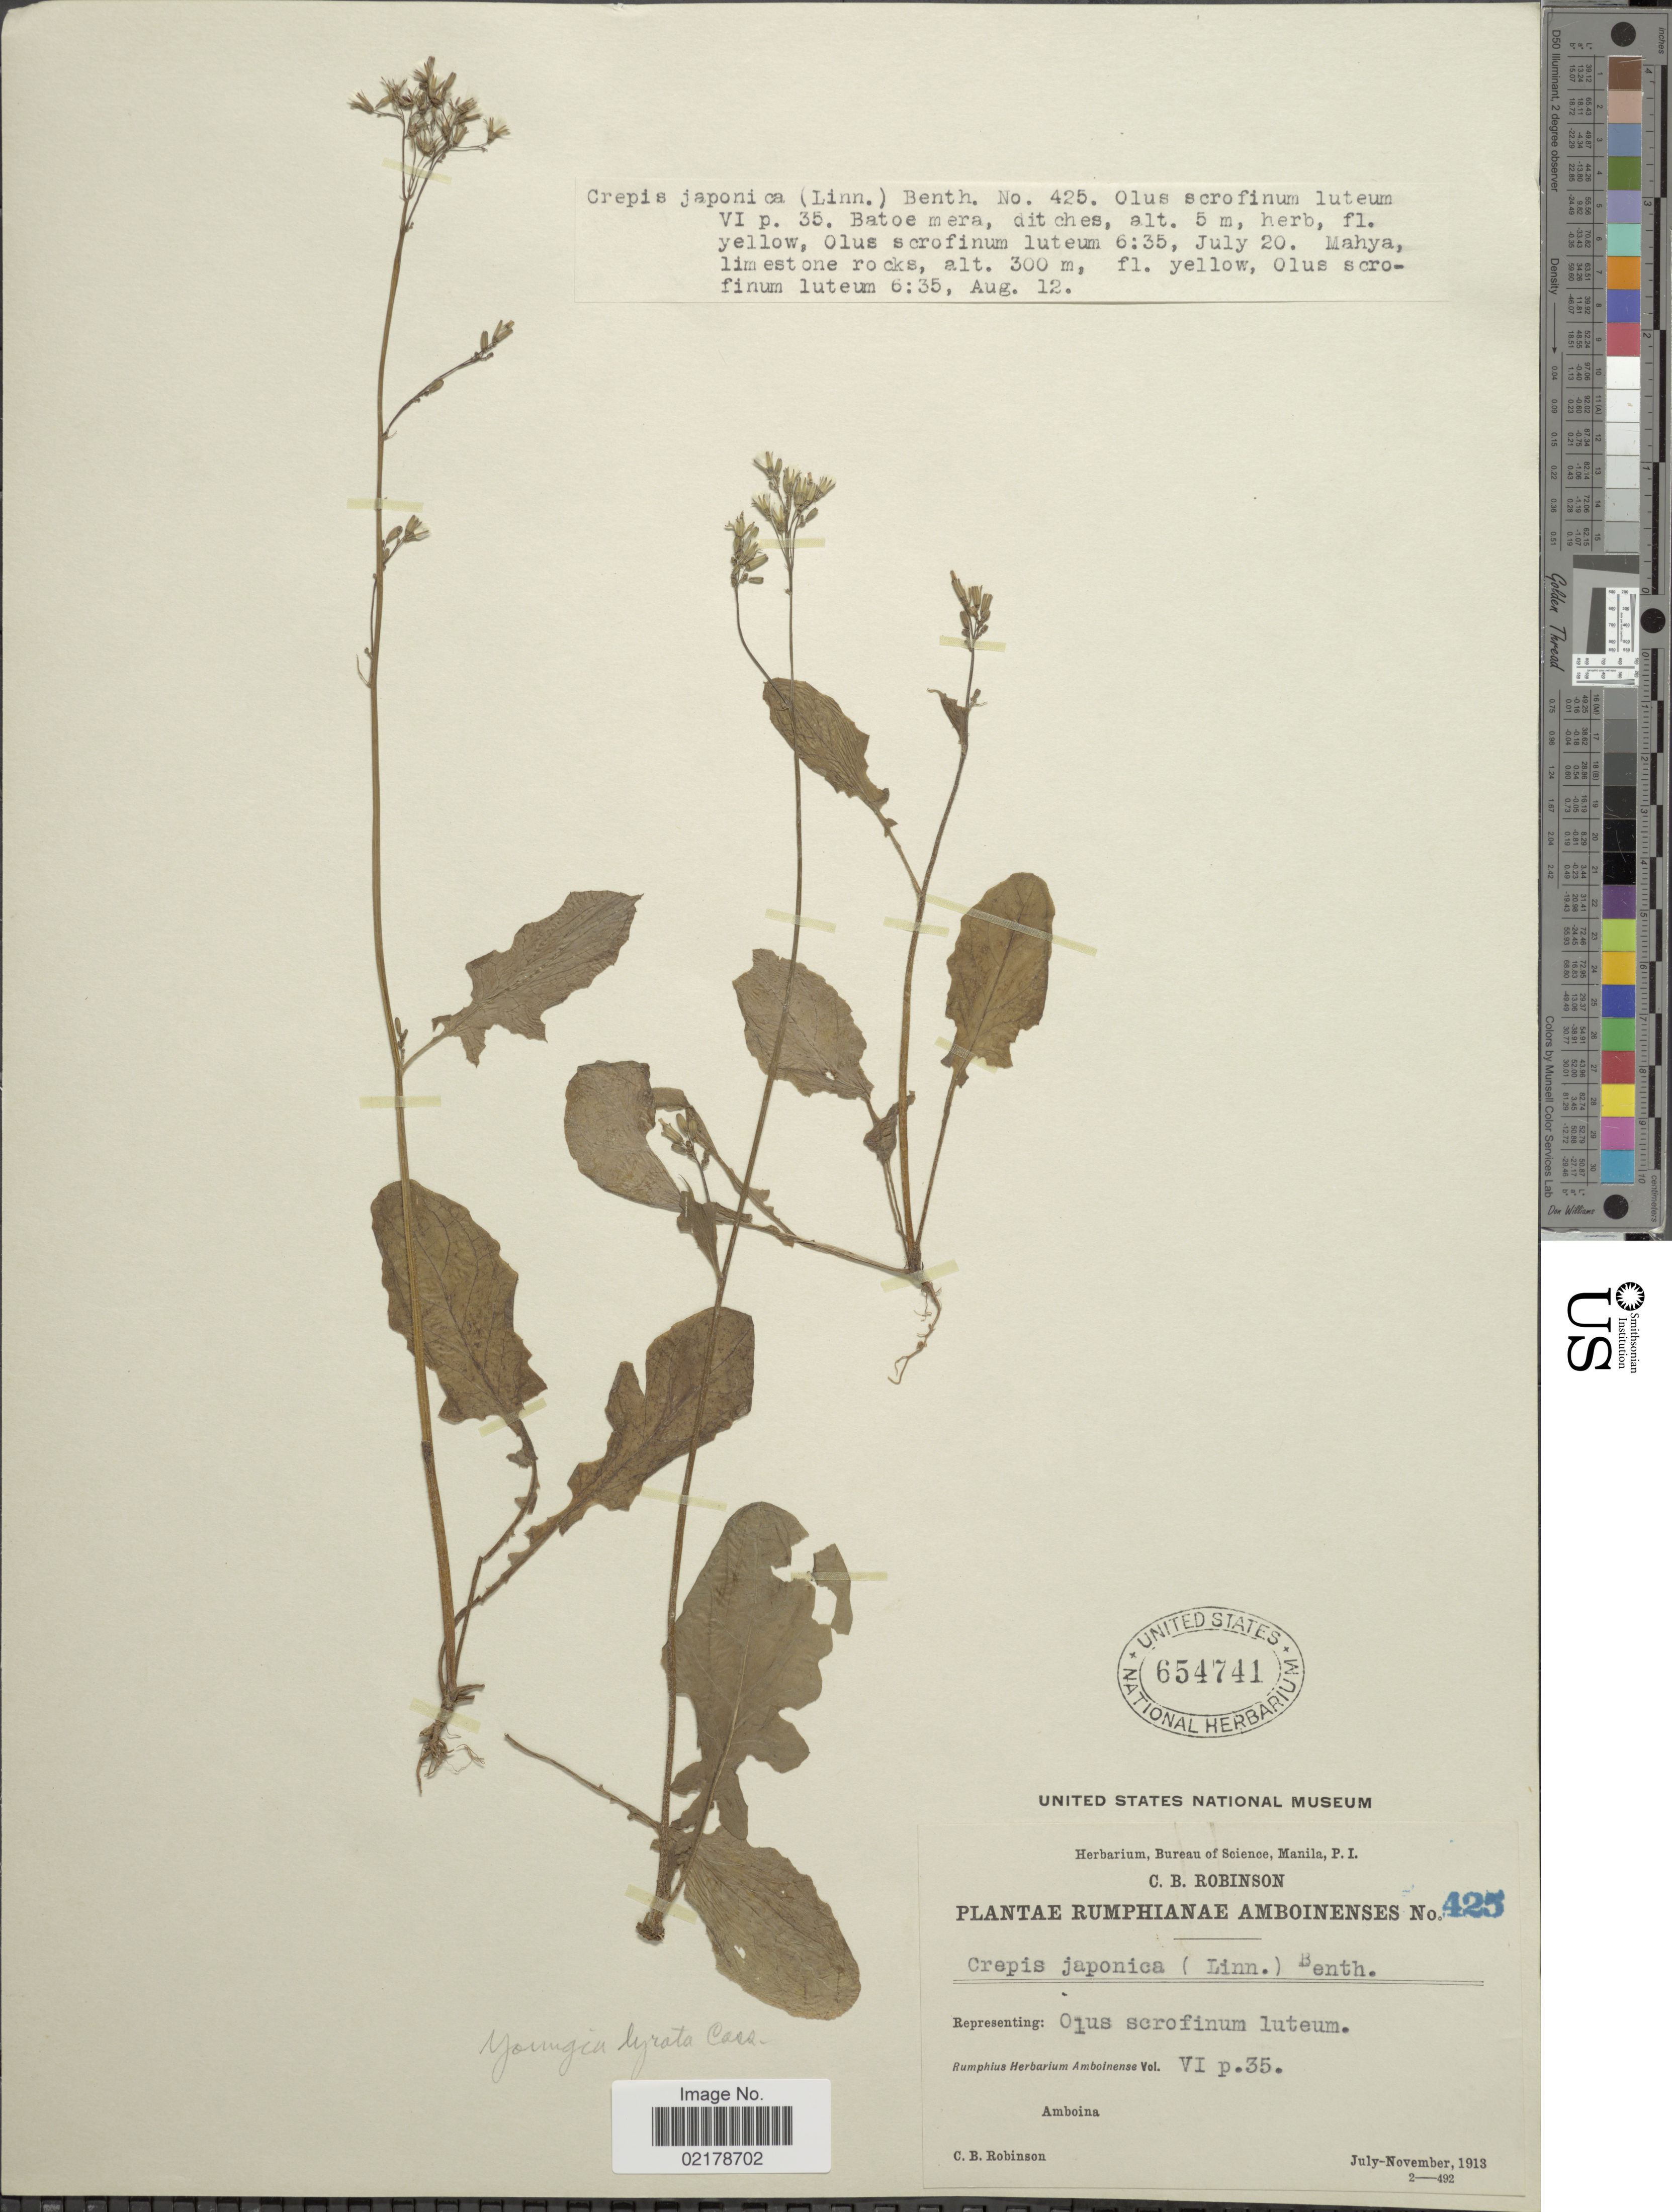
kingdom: Plantae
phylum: Tracheophyta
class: Magnoliopsida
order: Asterales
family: Asteraceae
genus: Youngia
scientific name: Youngia japonica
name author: (L.) DC.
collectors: C. Robinson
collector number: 425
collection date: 1913-07/1913-11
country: Indonesia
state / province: Maluku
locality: Amboina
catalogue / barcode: US 654741